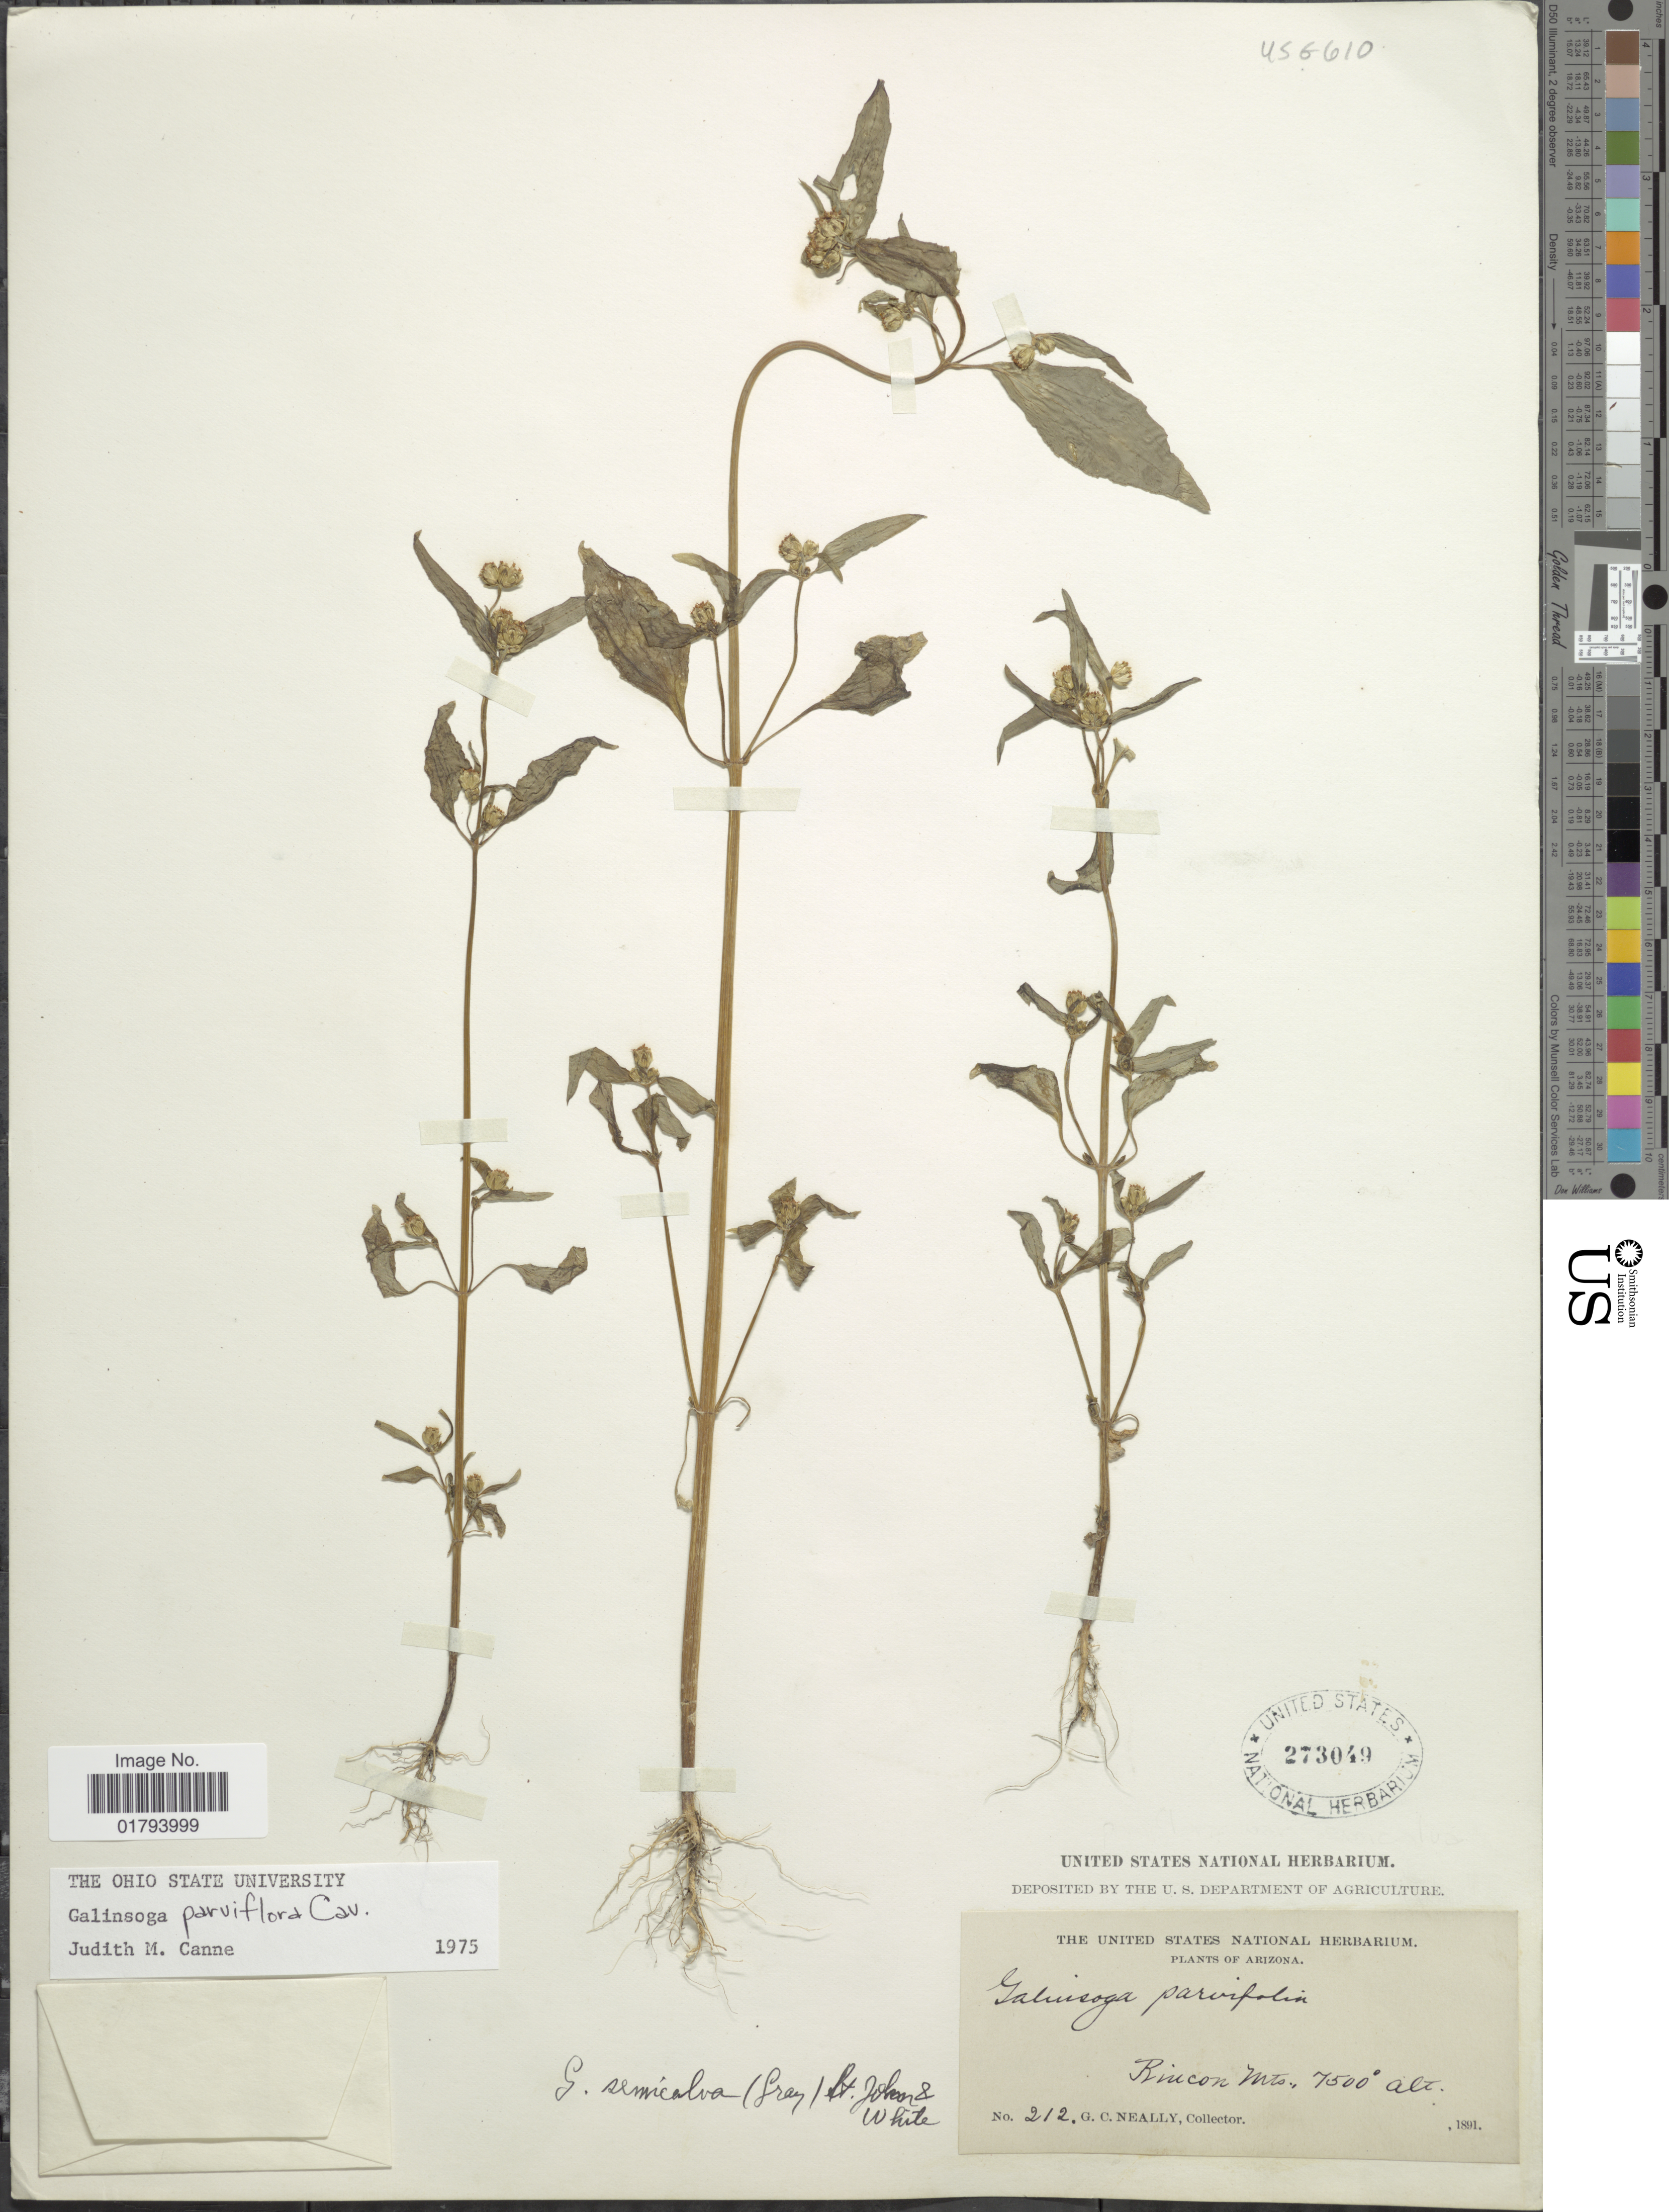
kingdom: Plantae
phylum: Tracheophyta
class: Magnoliopsida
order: Asterales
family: Asteraceae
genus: Galinsoga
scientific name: Galinsoga parviflora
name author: Cav.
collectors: G. Neally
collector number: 212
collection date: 1891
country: United States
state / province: Arizona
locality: Rincon Mts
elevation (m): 2286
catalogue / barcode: US 273049